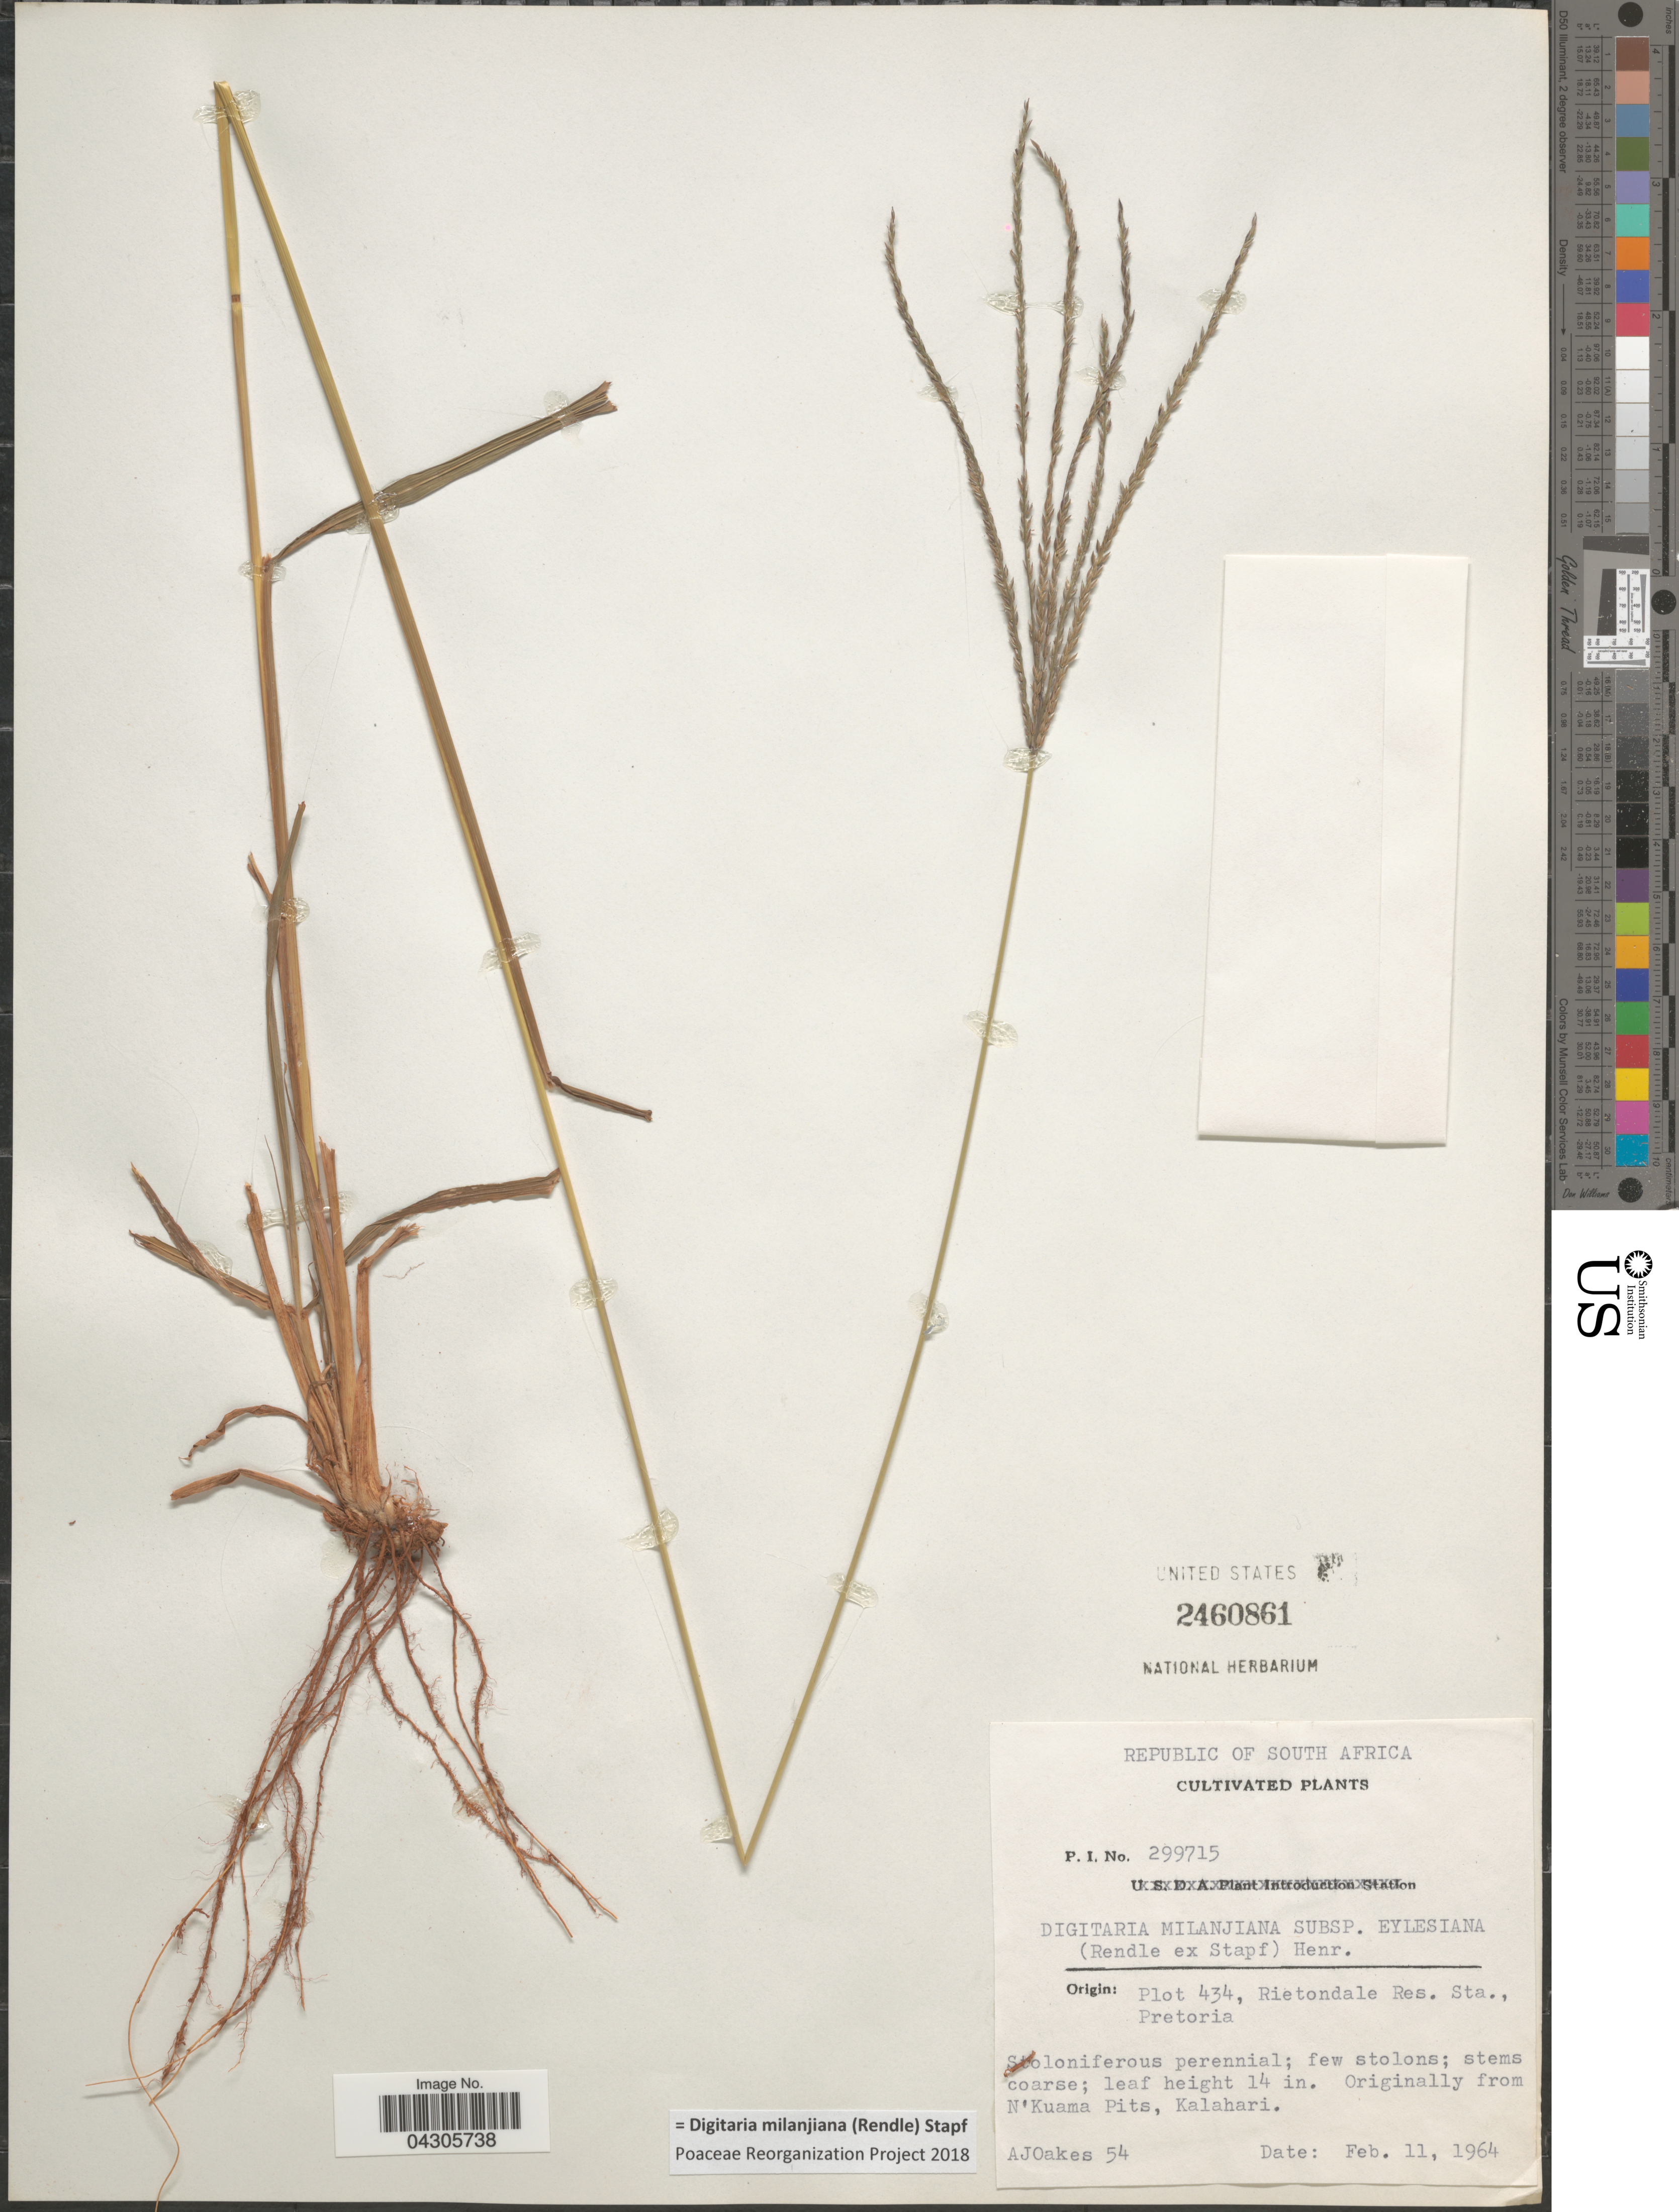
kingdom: Plantae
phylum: Tracheophyta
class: Liliopsida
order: Poales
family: Poaceae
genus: Digitaria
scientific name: Digitaria milanjiana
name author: (Rendle) Stapf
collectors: A. Oakes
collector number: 54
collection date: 1964-02-11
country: South Africa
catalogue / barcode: US 2460861